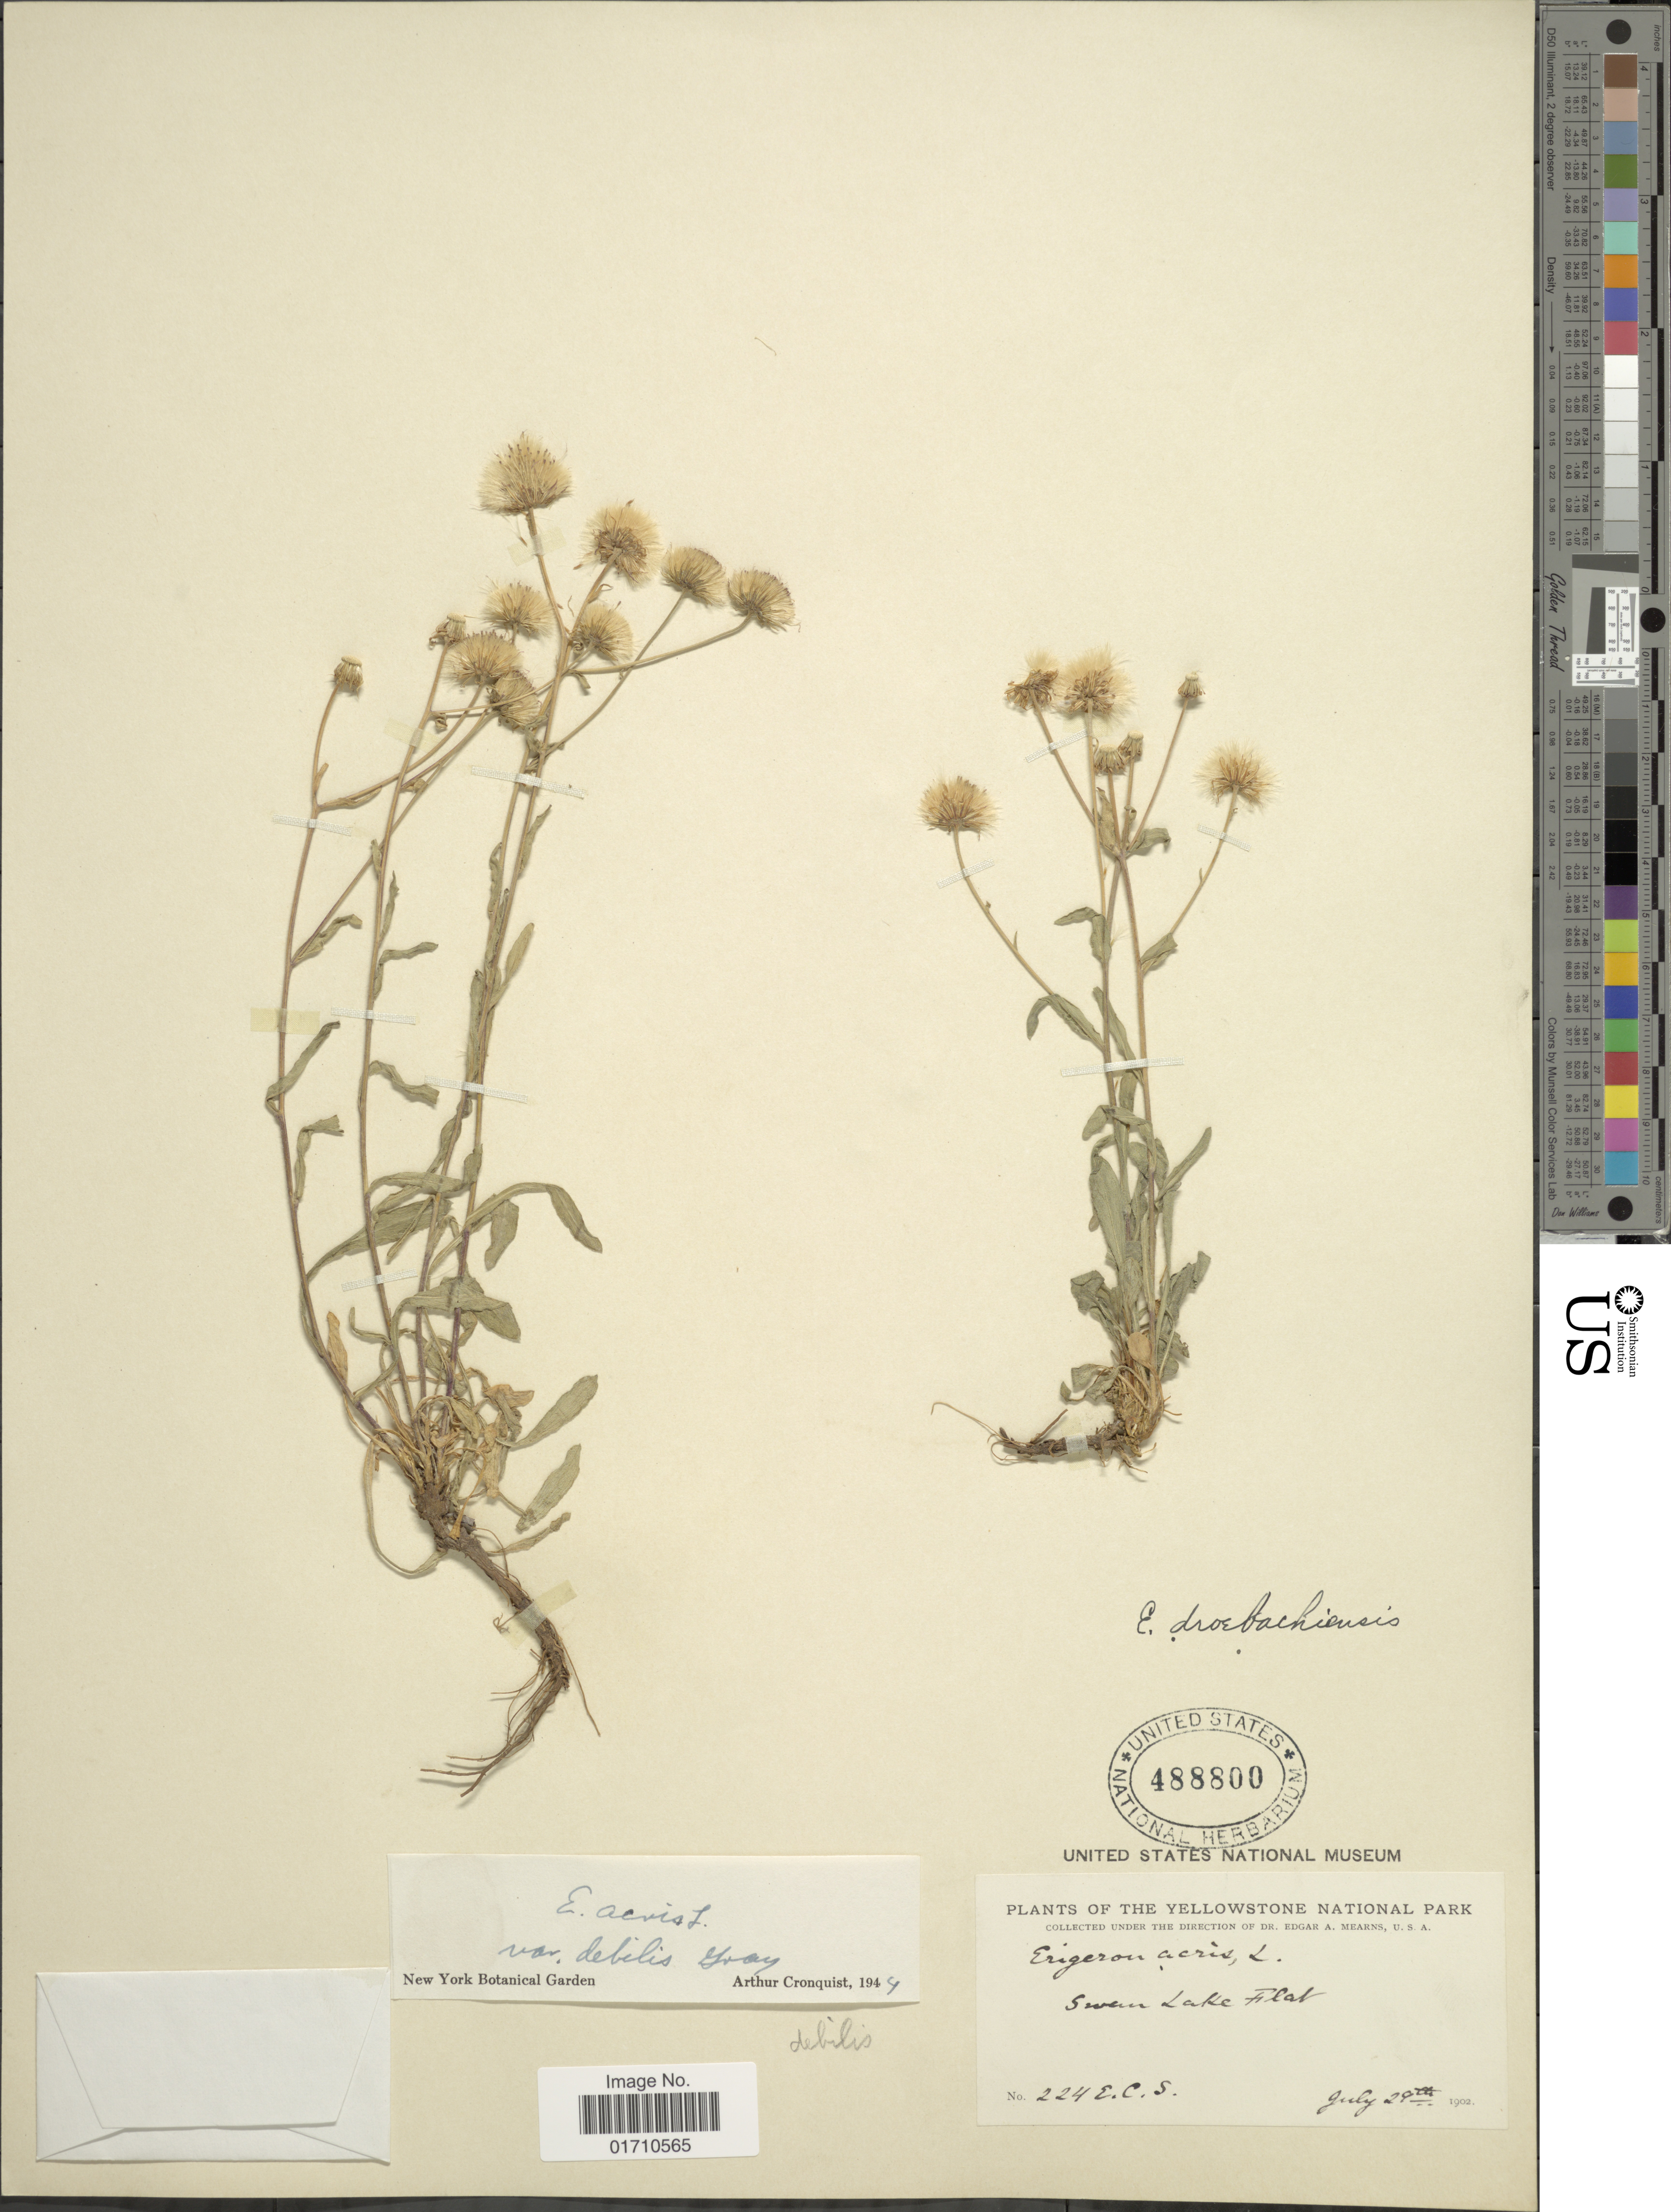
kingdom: Plantae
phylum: Tracheophyta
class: Magnoliopsida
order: Asterales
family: Asteraceae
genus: Erigeron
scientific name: Erigeron acris var. debilis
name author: A. Gray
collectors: E. C. Smith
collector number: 224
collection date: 1902-07-29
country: United States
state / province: Wyoming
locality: The Yellowstone National Park, Swan Lake Flat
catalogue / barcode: US 488800